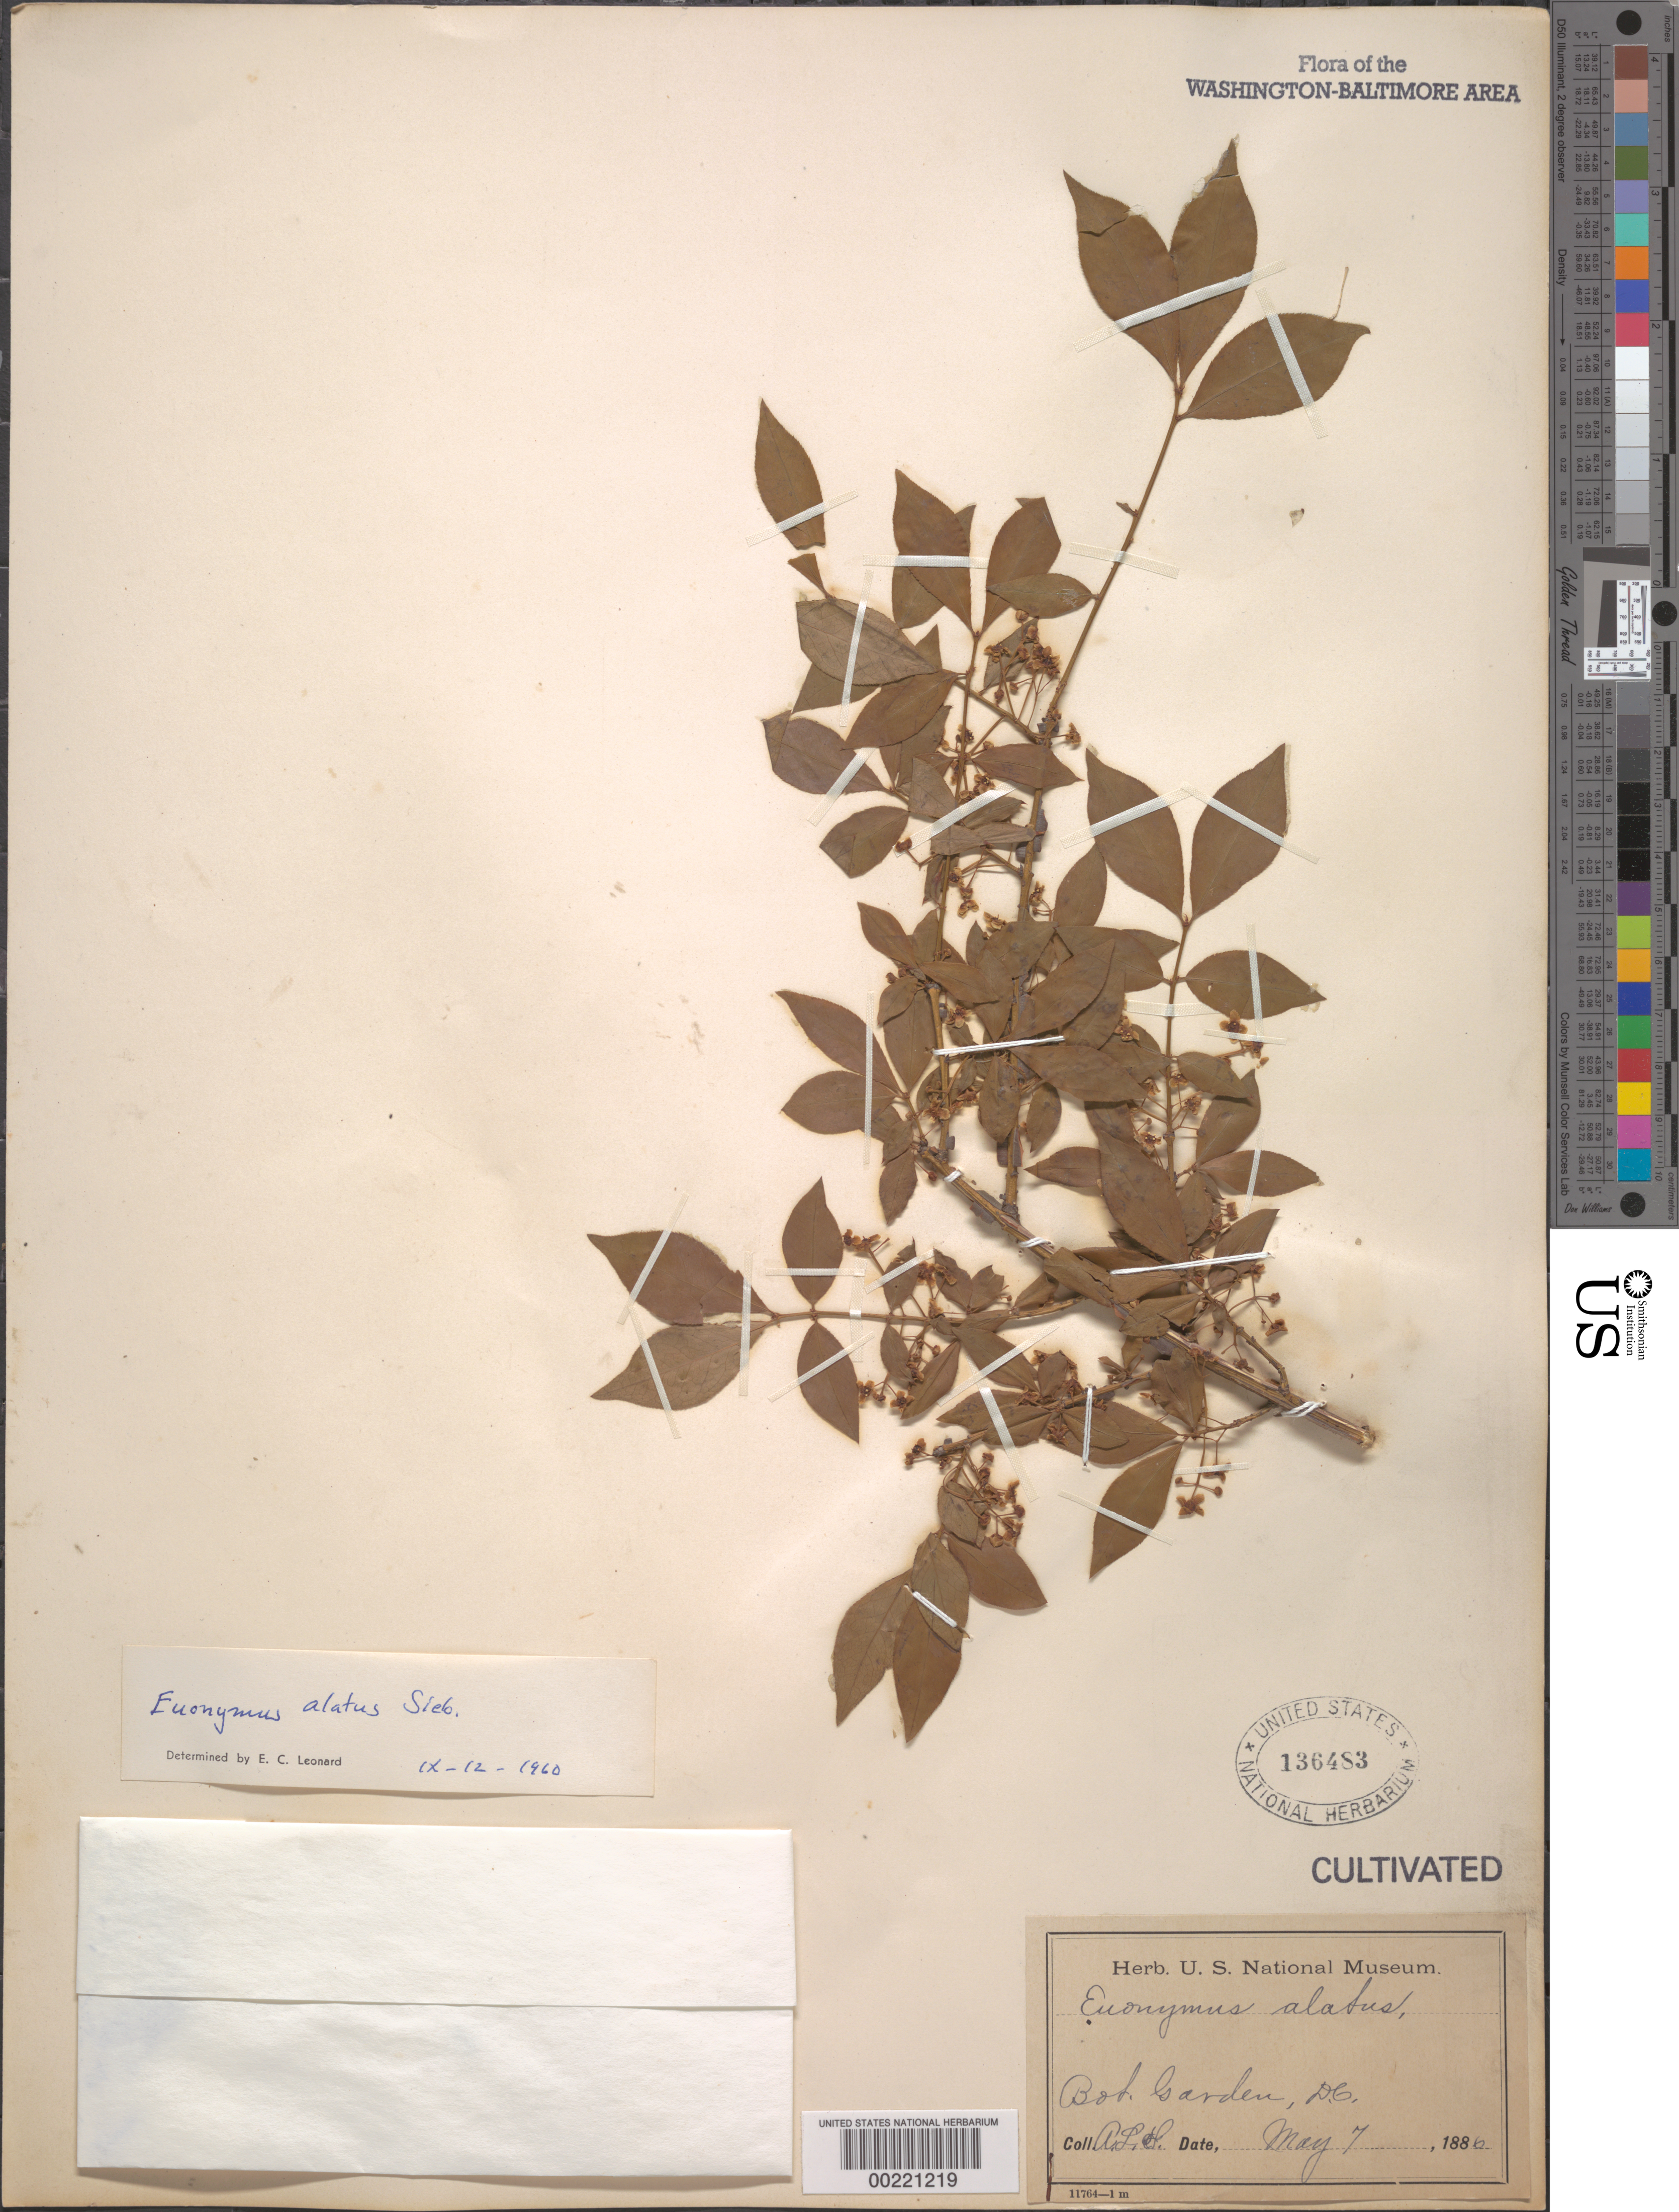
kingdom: Plantae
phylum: Tracheophyta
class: Magnoliopsida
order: Celastrales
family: Celastraceae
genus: Euonymus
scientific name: Euonymus alatus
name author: (Thunb.) Siebold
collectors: A. L. Schott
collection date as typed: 07 May 1886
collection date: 1886-05-07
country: United States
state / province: District of Columbia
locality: Botanical Gardens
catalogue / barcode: US 136483